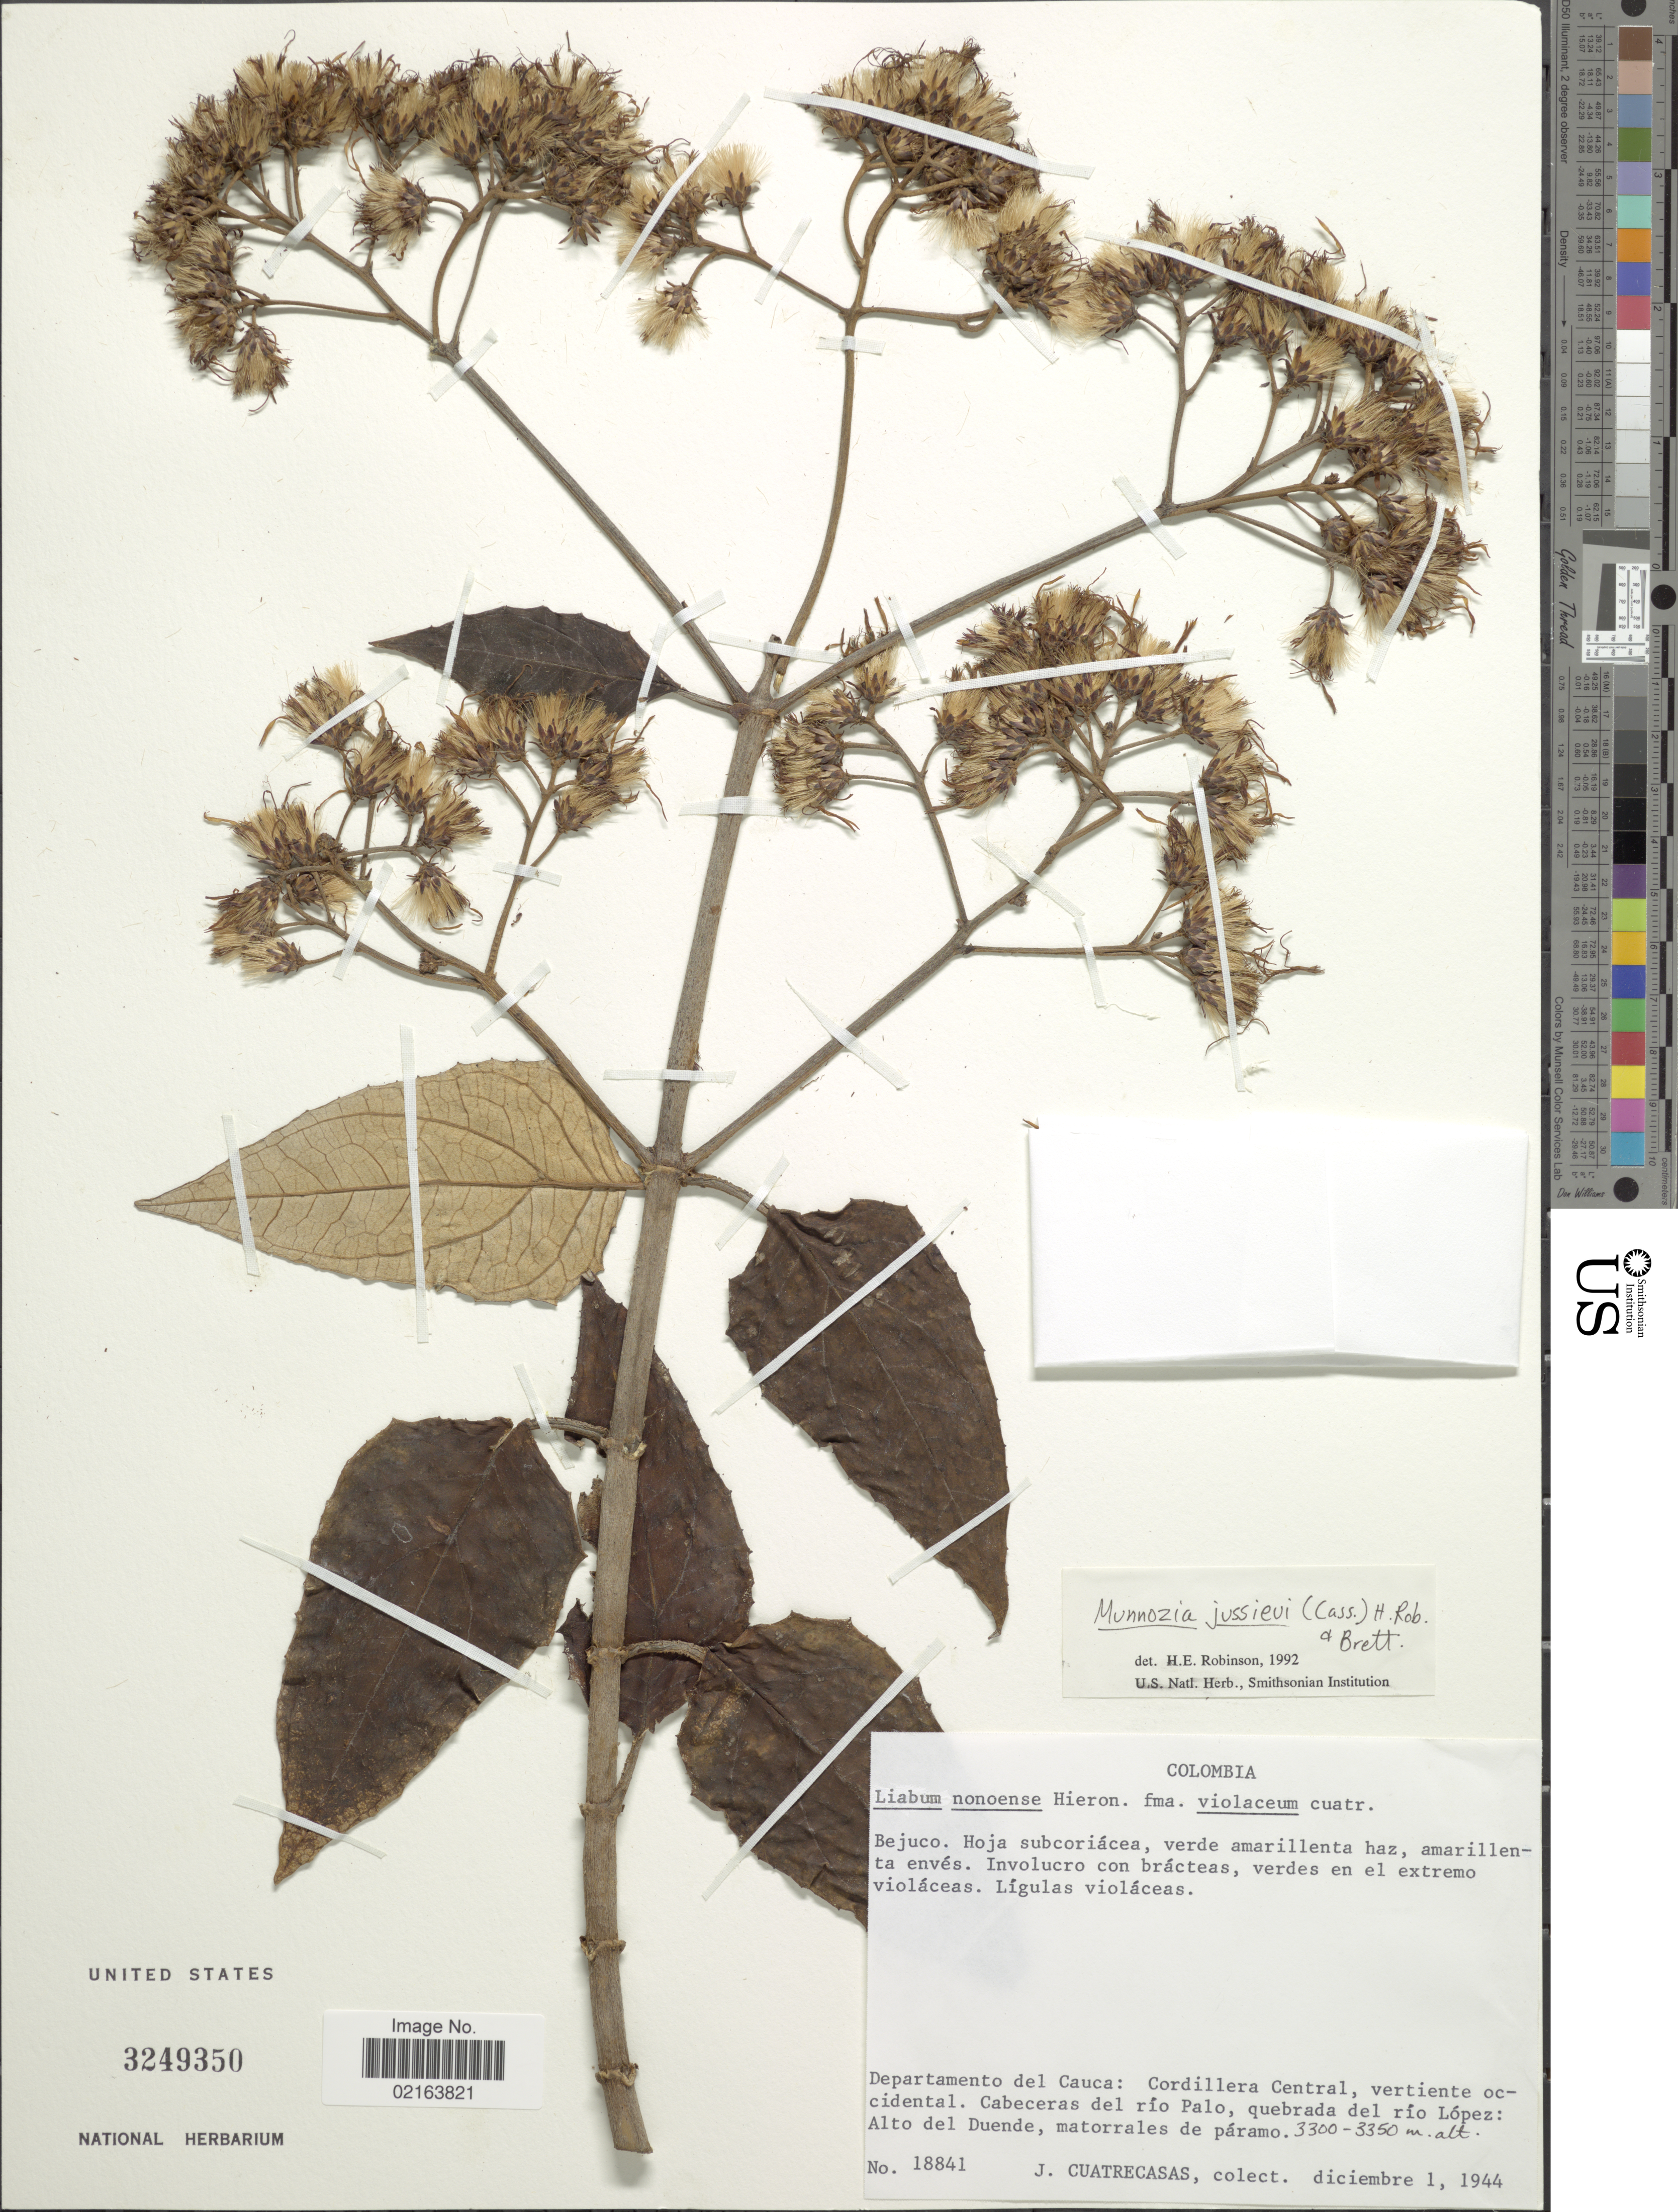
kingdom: Plantae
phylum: Tracheophyta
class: Magnoliopsida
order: Asterales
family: Asteraceae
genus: Munnozia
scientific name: Munnozia jussieui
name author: (Cass.) H. Rob. & Brettell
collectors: J. Cuatrecasas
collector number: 18841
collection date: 1944-12-01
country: Colombia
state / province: Cauca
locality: Departamento del Cauca: Cordillera Central, vertiente occidental, Cabecxeras del riio palo, quebrada del rio Lopez, Alto del Duende, matorrales de paramo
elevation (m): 3300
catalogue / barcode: US 3249350